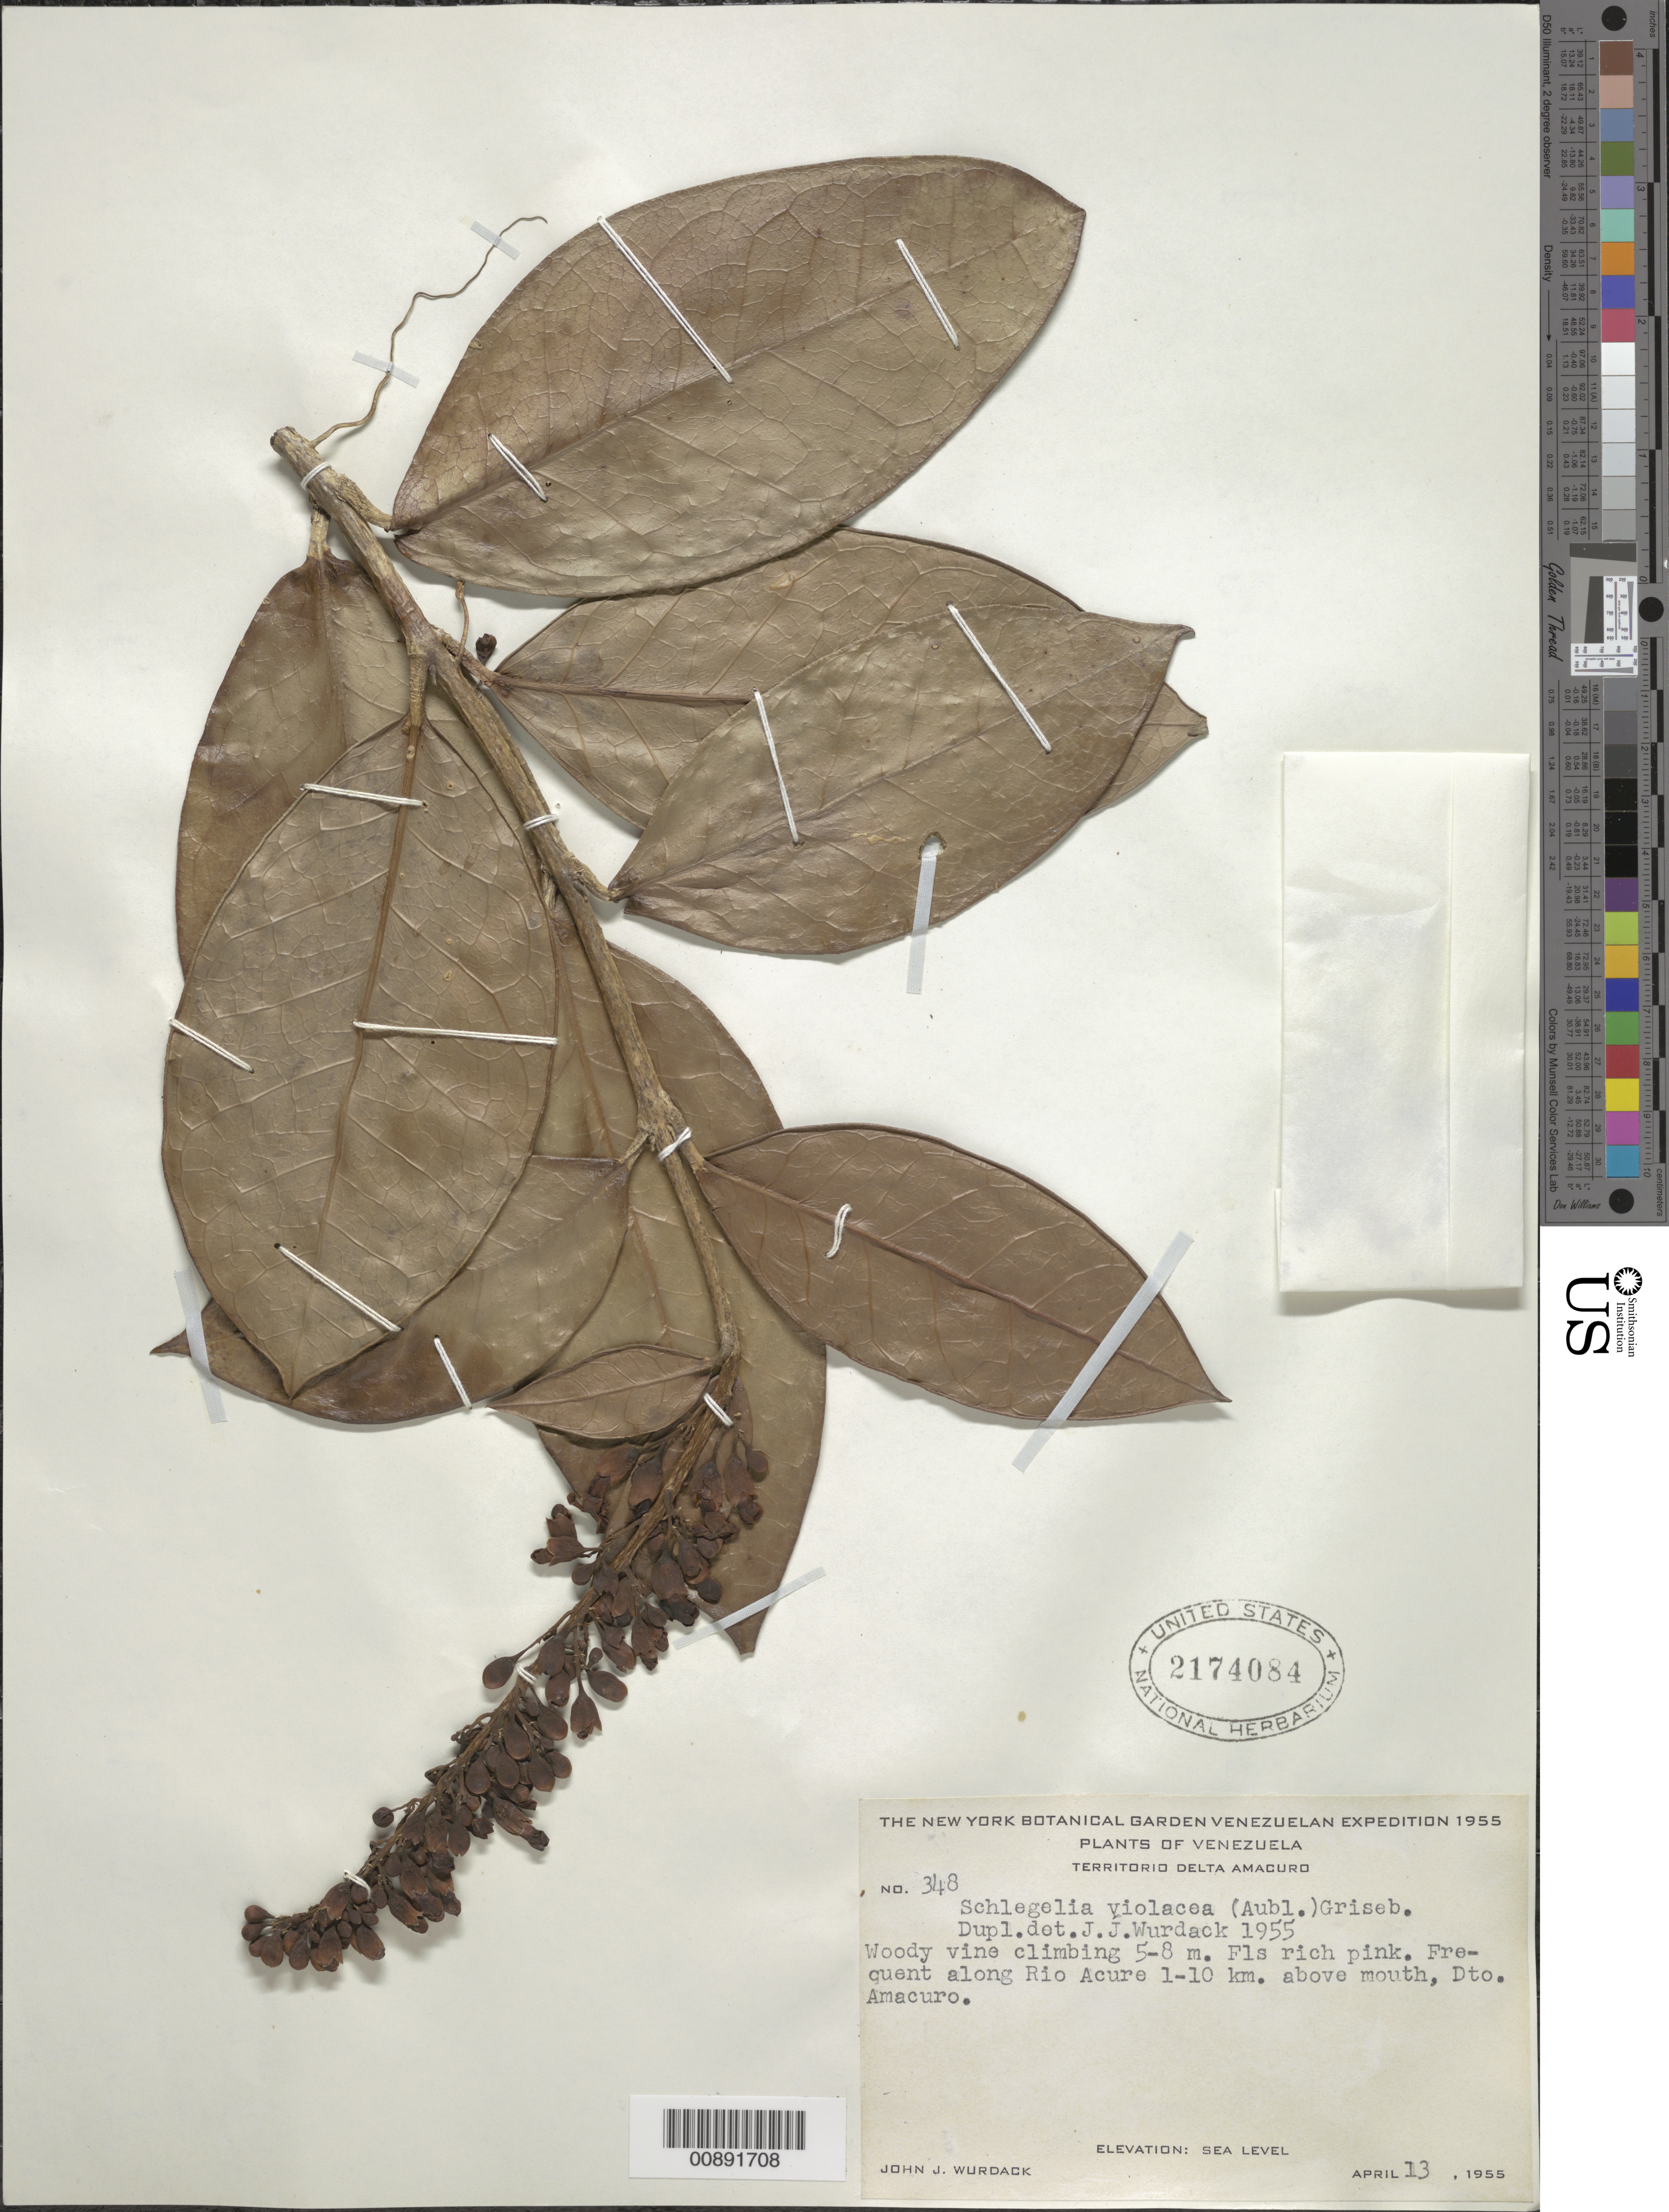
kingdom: Plantae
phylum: Tracheophyta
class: Magnoliopsida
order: Lamiales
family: Schlegeliaceae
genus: Schlegelia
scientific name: Schlegelia violacea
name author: (Aubl.) Griseb.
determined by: Wurdack, John J., (US), US (UNITED STATES)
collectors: J. J. Wurdack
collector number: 348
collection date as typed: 13-Apr-55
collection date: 1955-04-13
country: Venezuela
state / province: Delta Amacuro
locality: Río Acure, 1-10 km above mouth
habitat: Along Rio Acure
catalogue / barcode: US 2174084